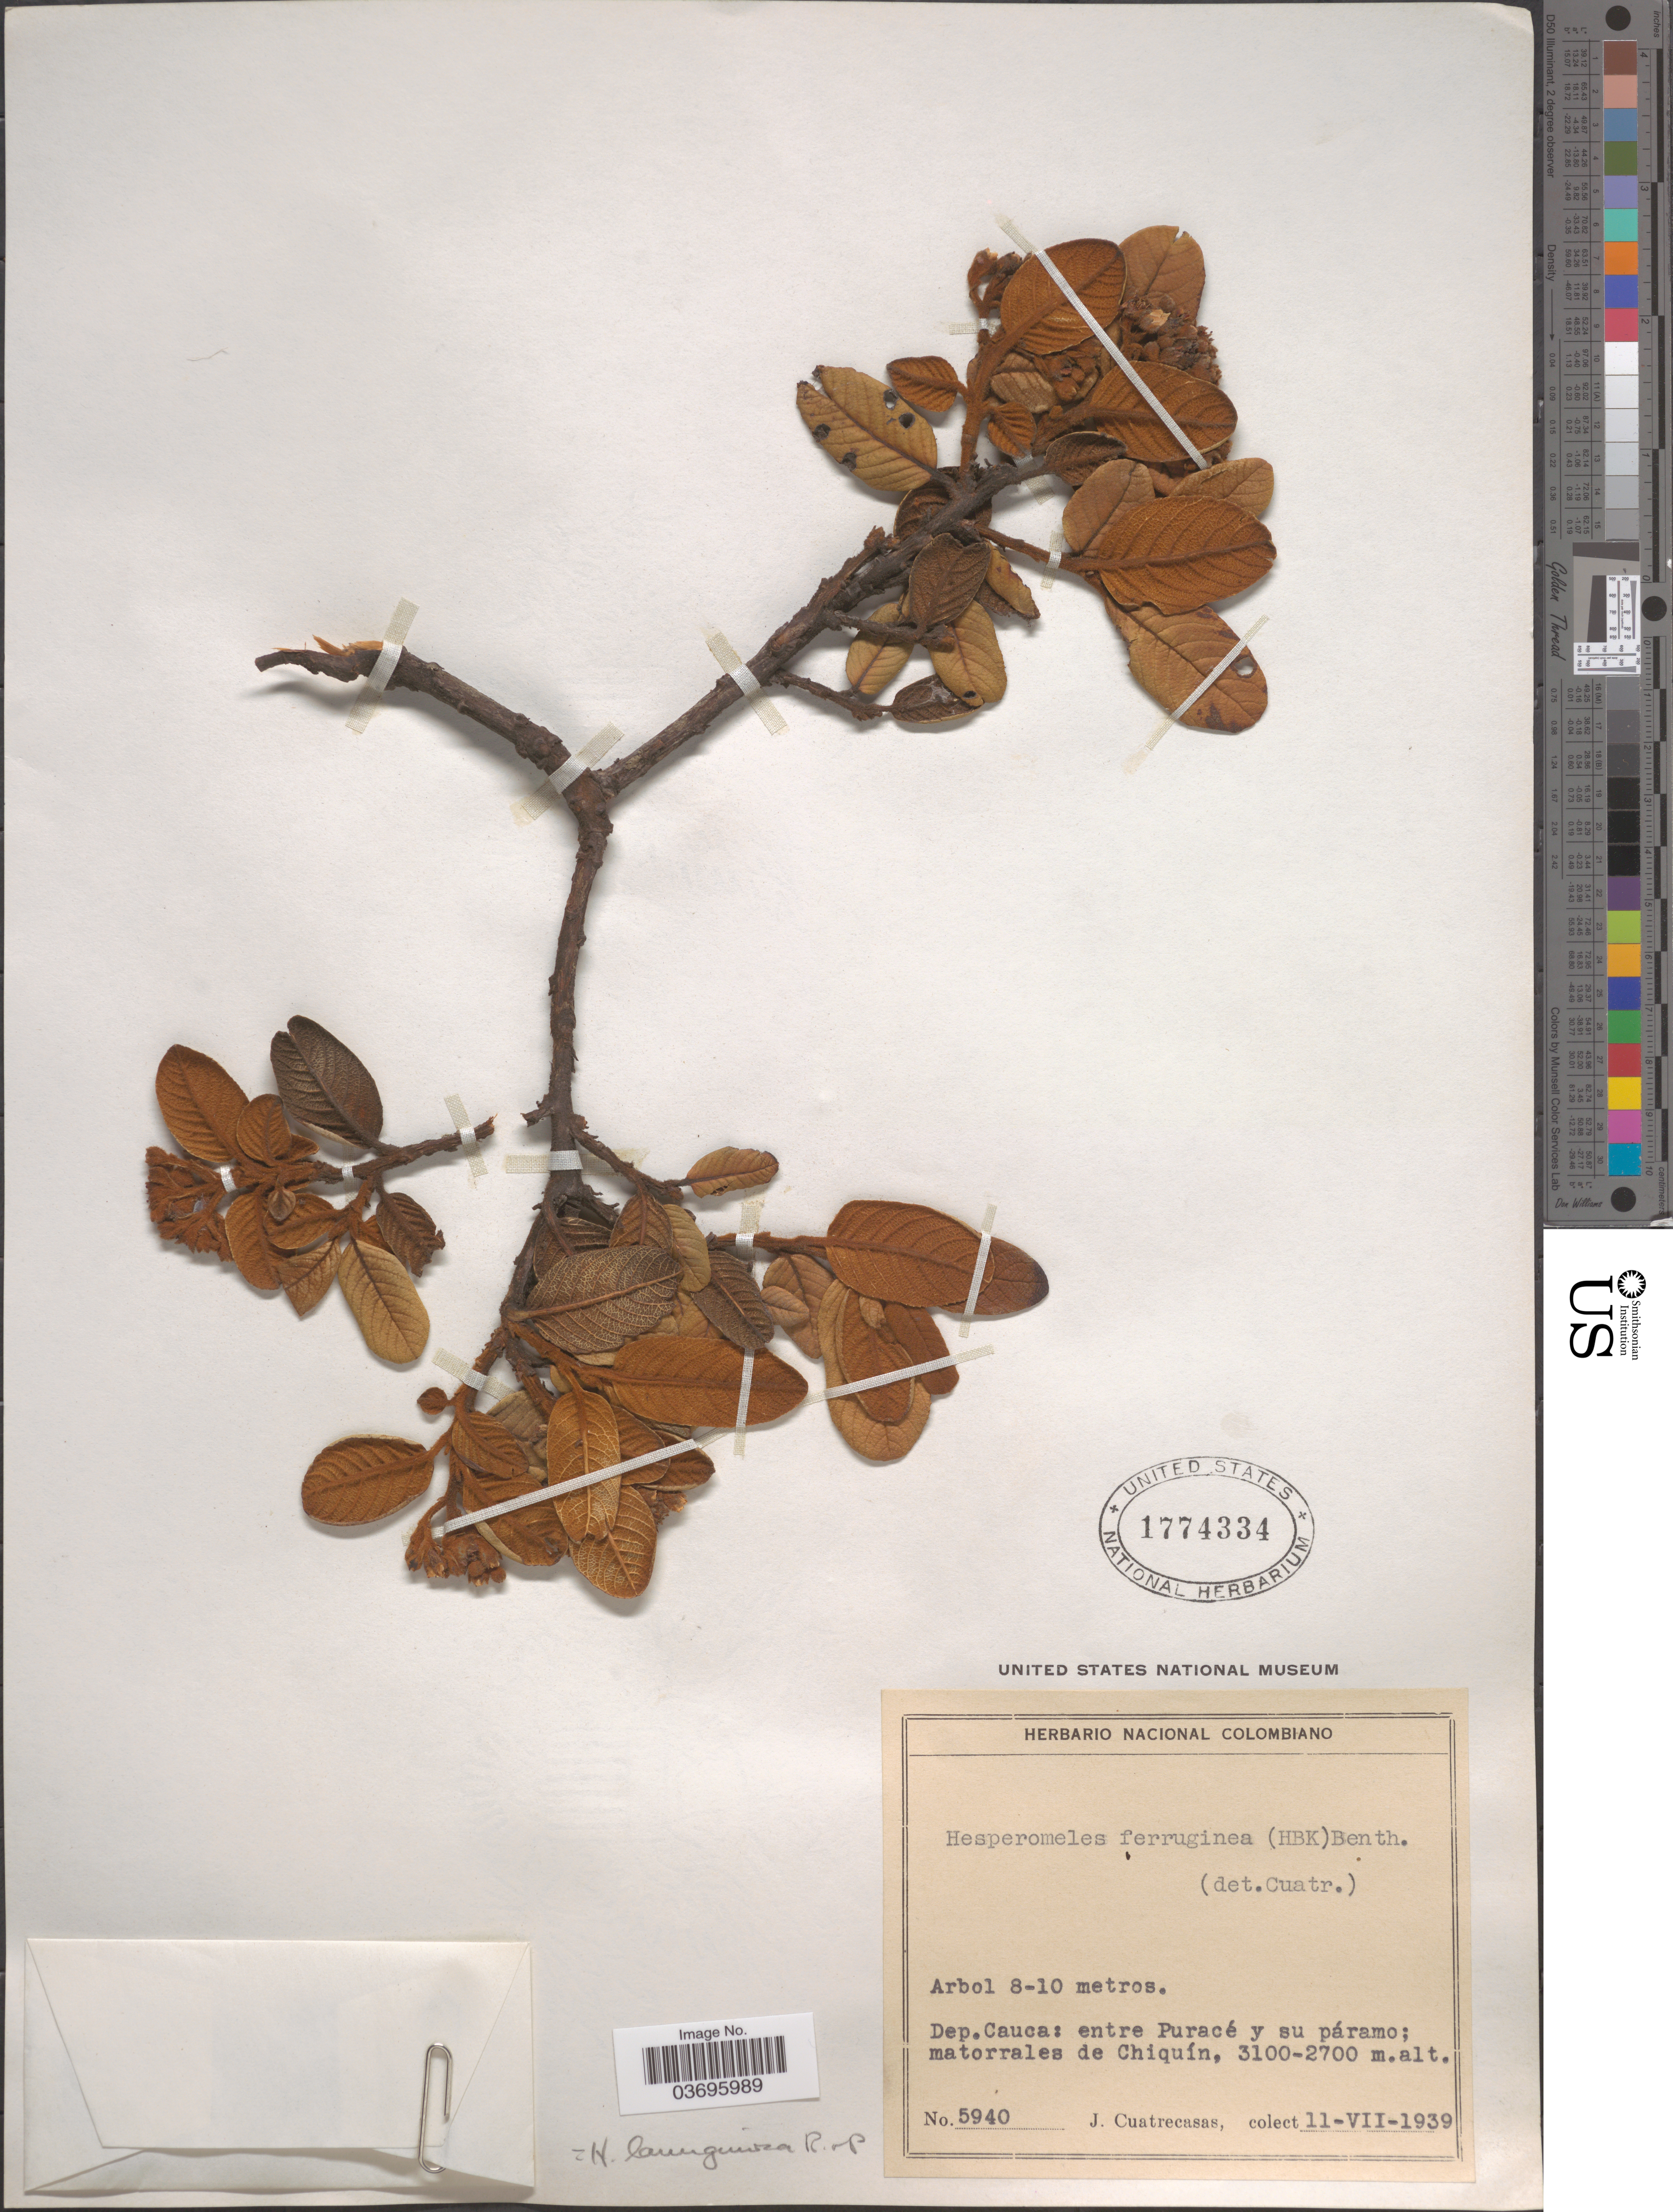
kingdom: Plantae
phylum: Tracheophyta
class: Magnoliopsida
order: Rosales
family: Rosaceae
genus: Hesperomeles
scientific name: Hesperomeles ferruginea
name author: (Juss. ex Pers.) Benth.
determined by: Dorr, L. J., (BOT), Smithsonian Institution - National Museum of Natural History (UNITED STATES)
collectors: J. Cuatrecasas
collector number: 5940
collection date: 1939-07-11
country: Colombia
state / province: Cauca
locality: Dep. Cauca: entre Puracé y su páramo; matorrales de Chiquín.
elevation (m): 2700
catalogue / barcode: US 1774334